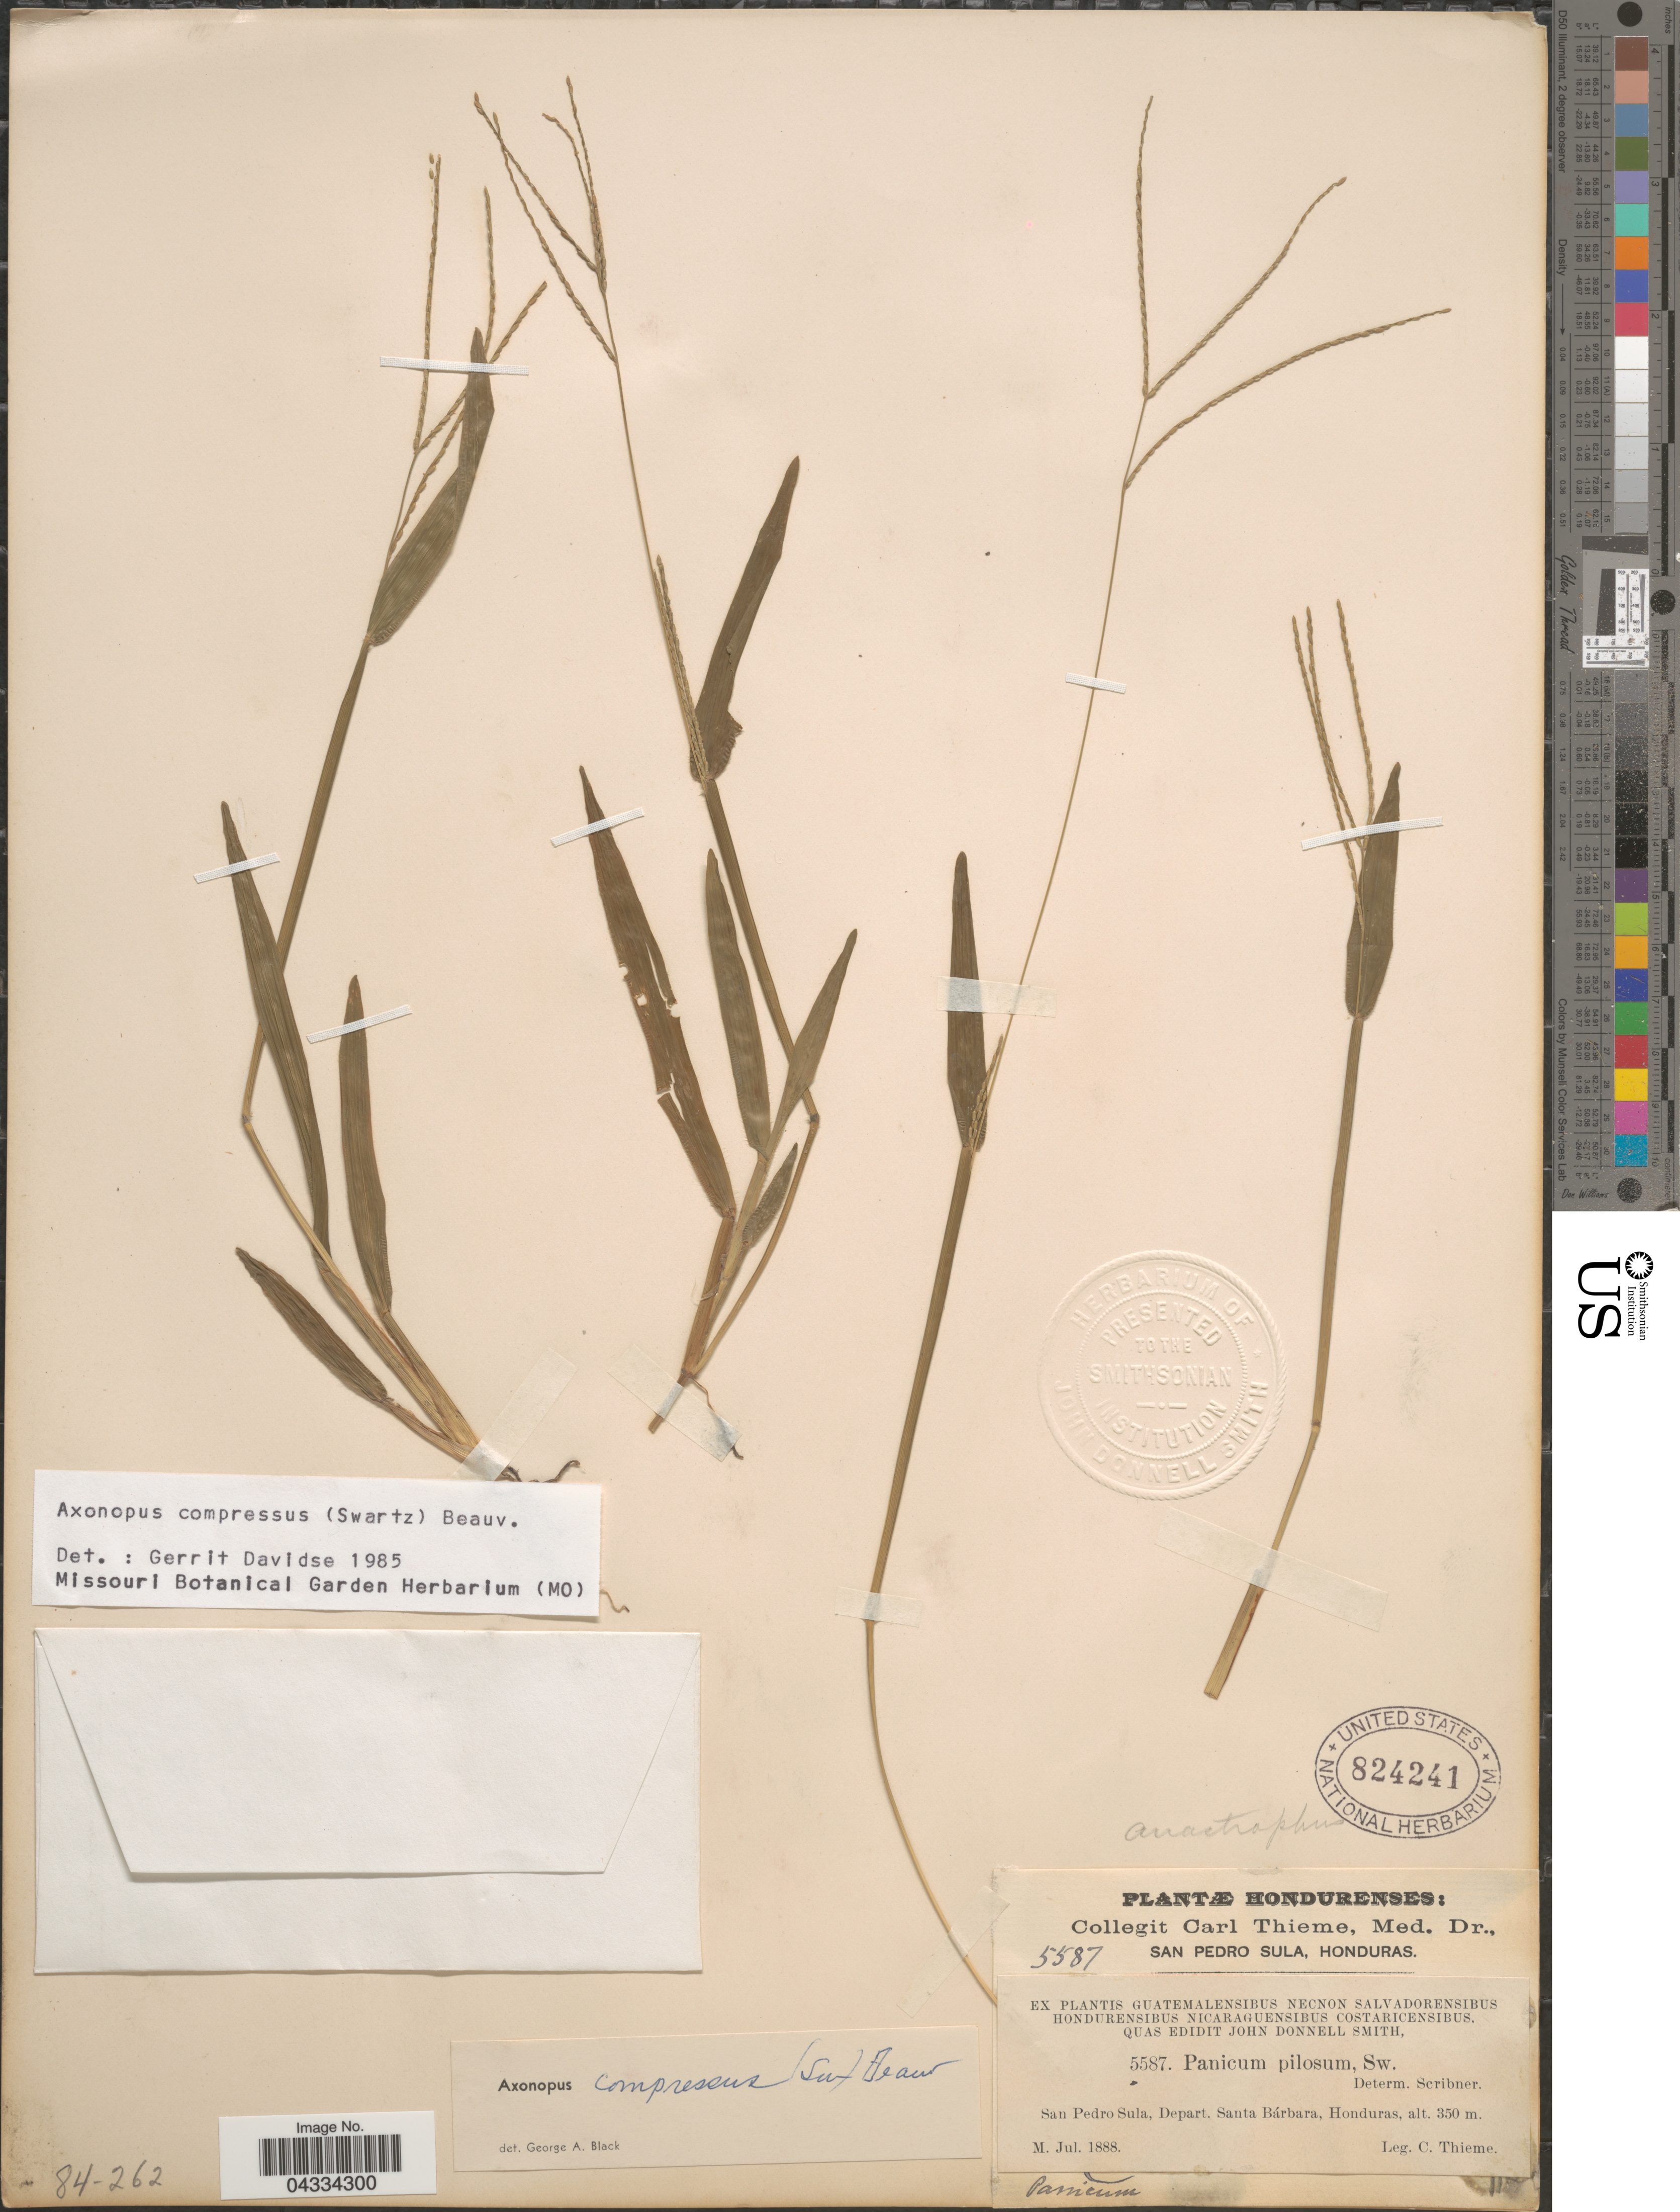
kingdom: Plantae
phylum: Tracheophyta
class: Liliopsida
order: Poales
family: Poaceae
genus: Axonopus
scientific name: Axonopus compressus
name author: (Sw.) P. Beauv.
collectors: C. Thieme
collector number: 5587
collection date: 1888-07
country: Honduras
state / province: Santa Barbara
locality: San Pedro Sula, Depart. Santa Bárbara.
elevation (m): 350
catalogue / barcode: US 824241